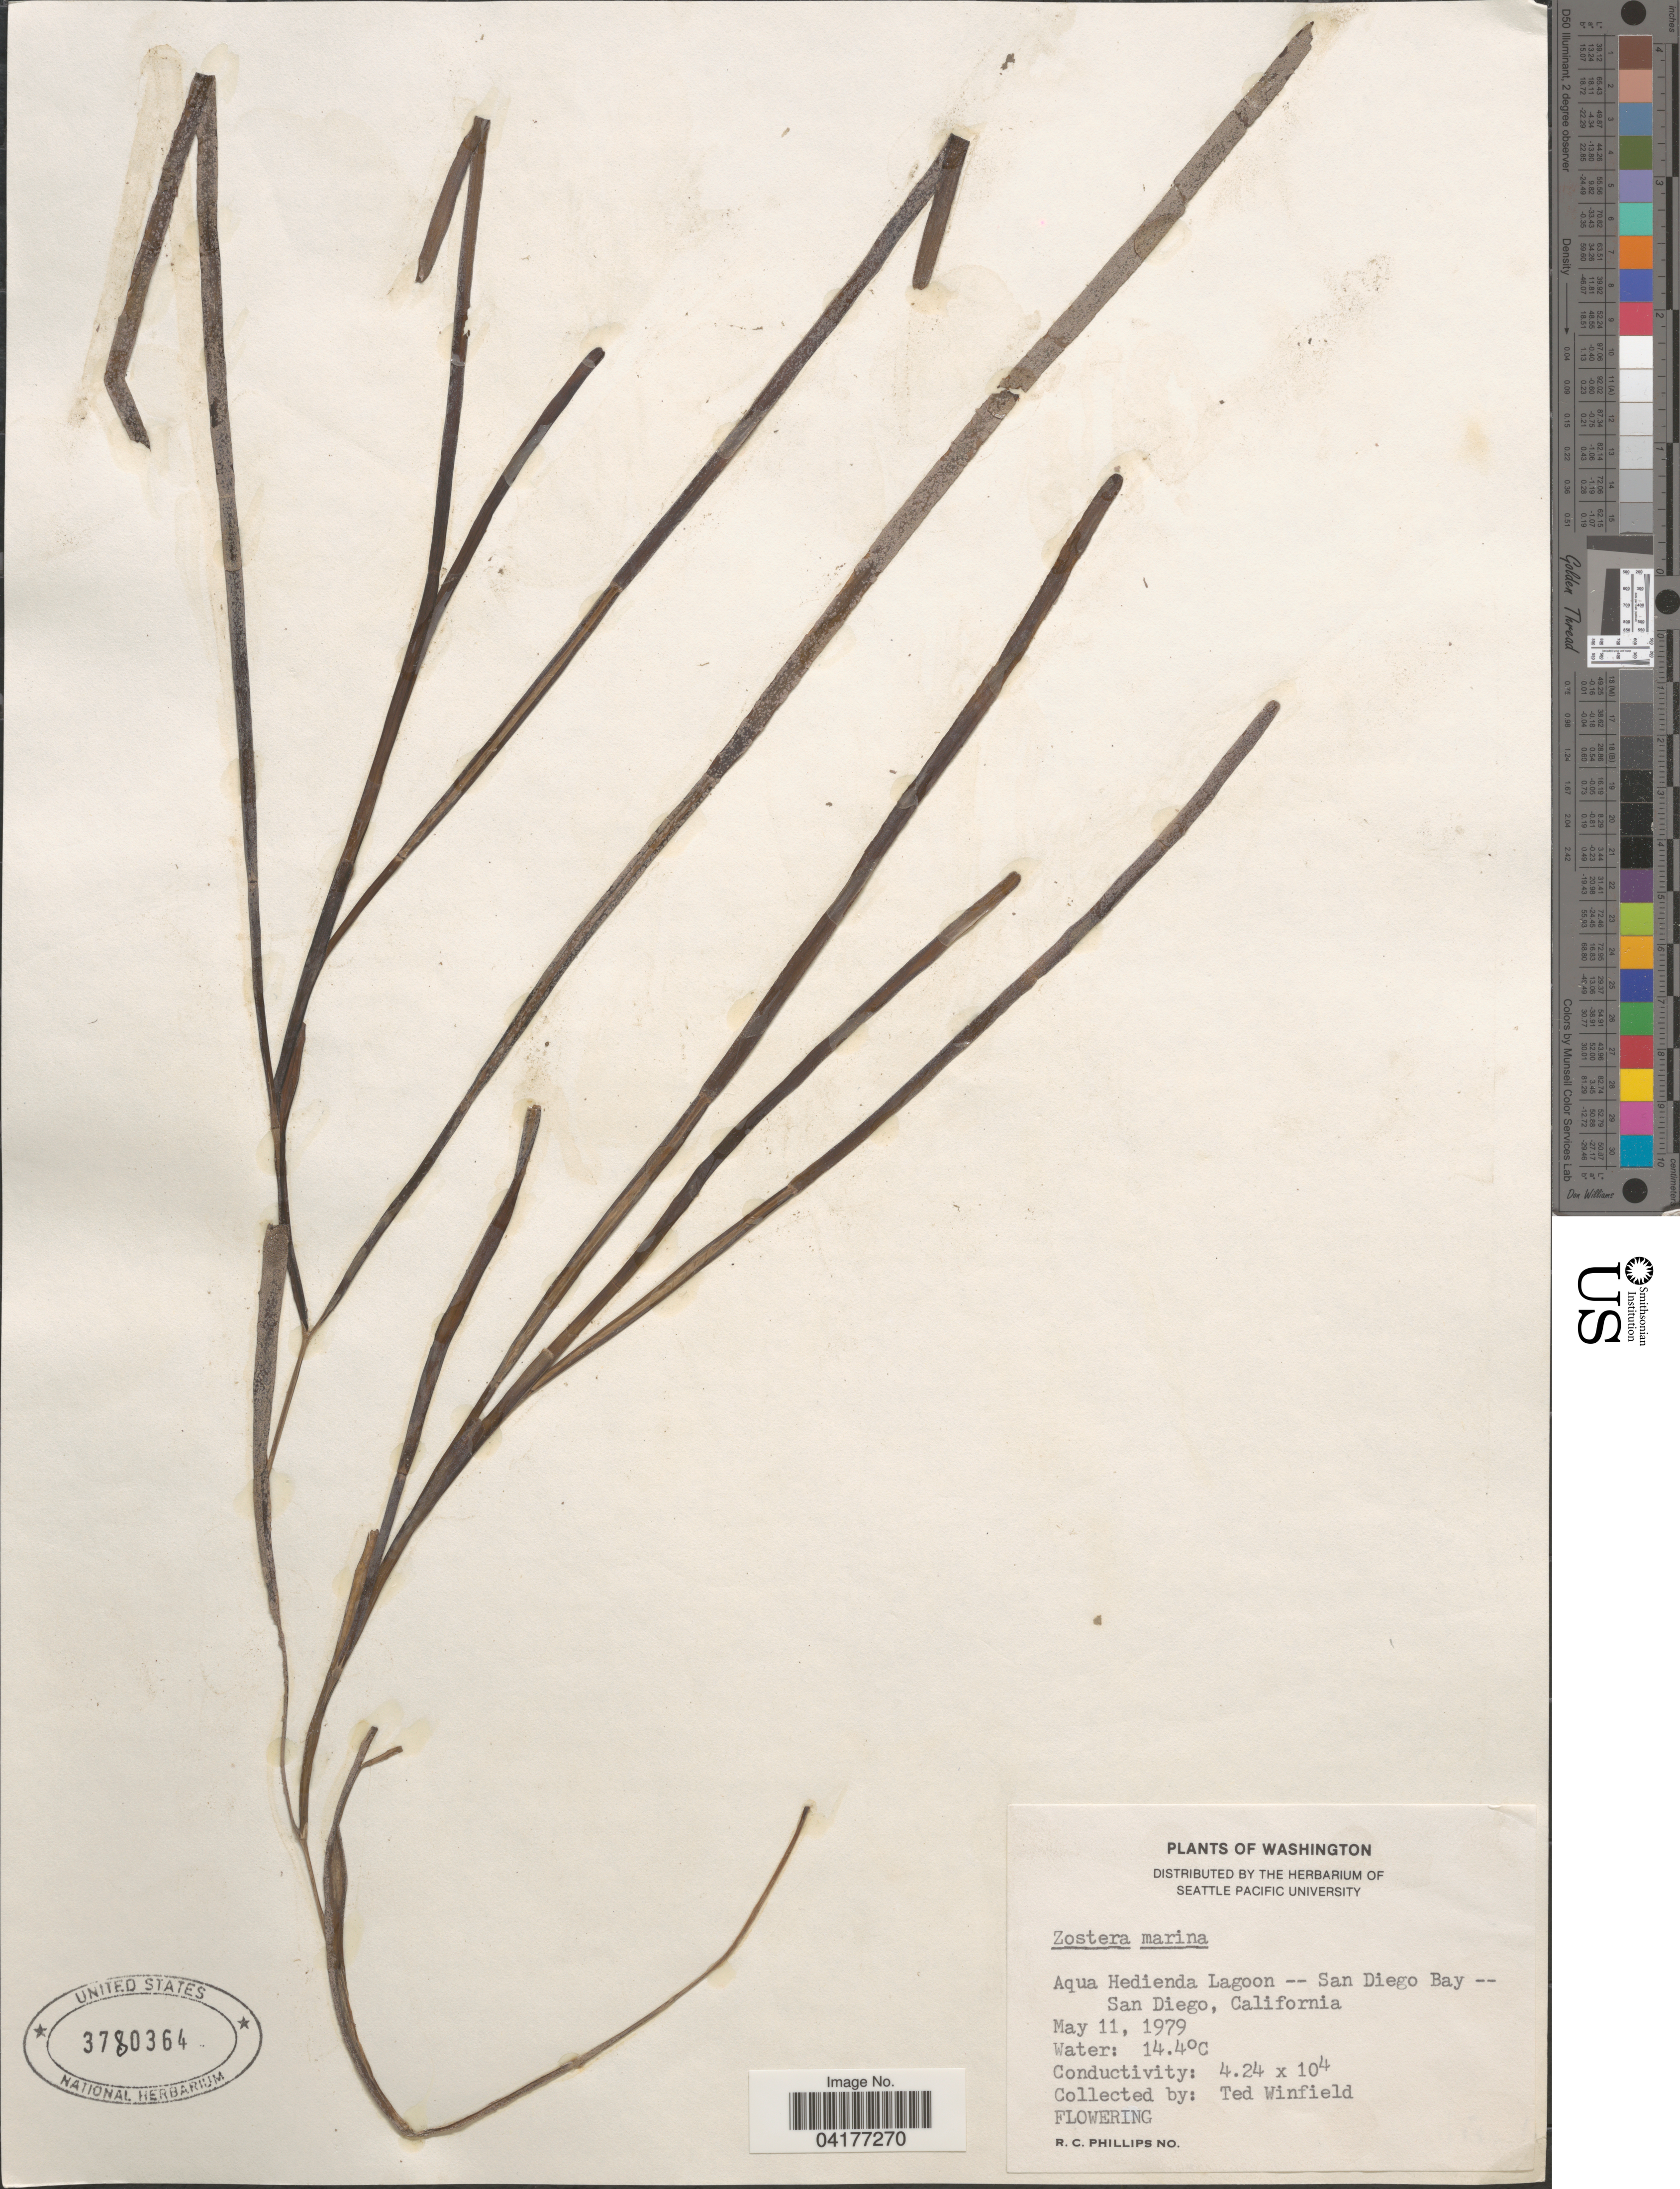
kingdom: Plantae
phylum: Tracheophyta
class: Liliopsida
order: Alismatales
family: Zosteraceae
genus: Zostera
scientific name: Zostera marina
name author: L.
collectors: T. Winfield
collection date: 1979-05-11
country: United States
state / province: California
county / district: San Diego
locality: Aqua Hedienda Lagoon -- San Diego Bay -- San Diego.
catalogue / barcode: US 3780364